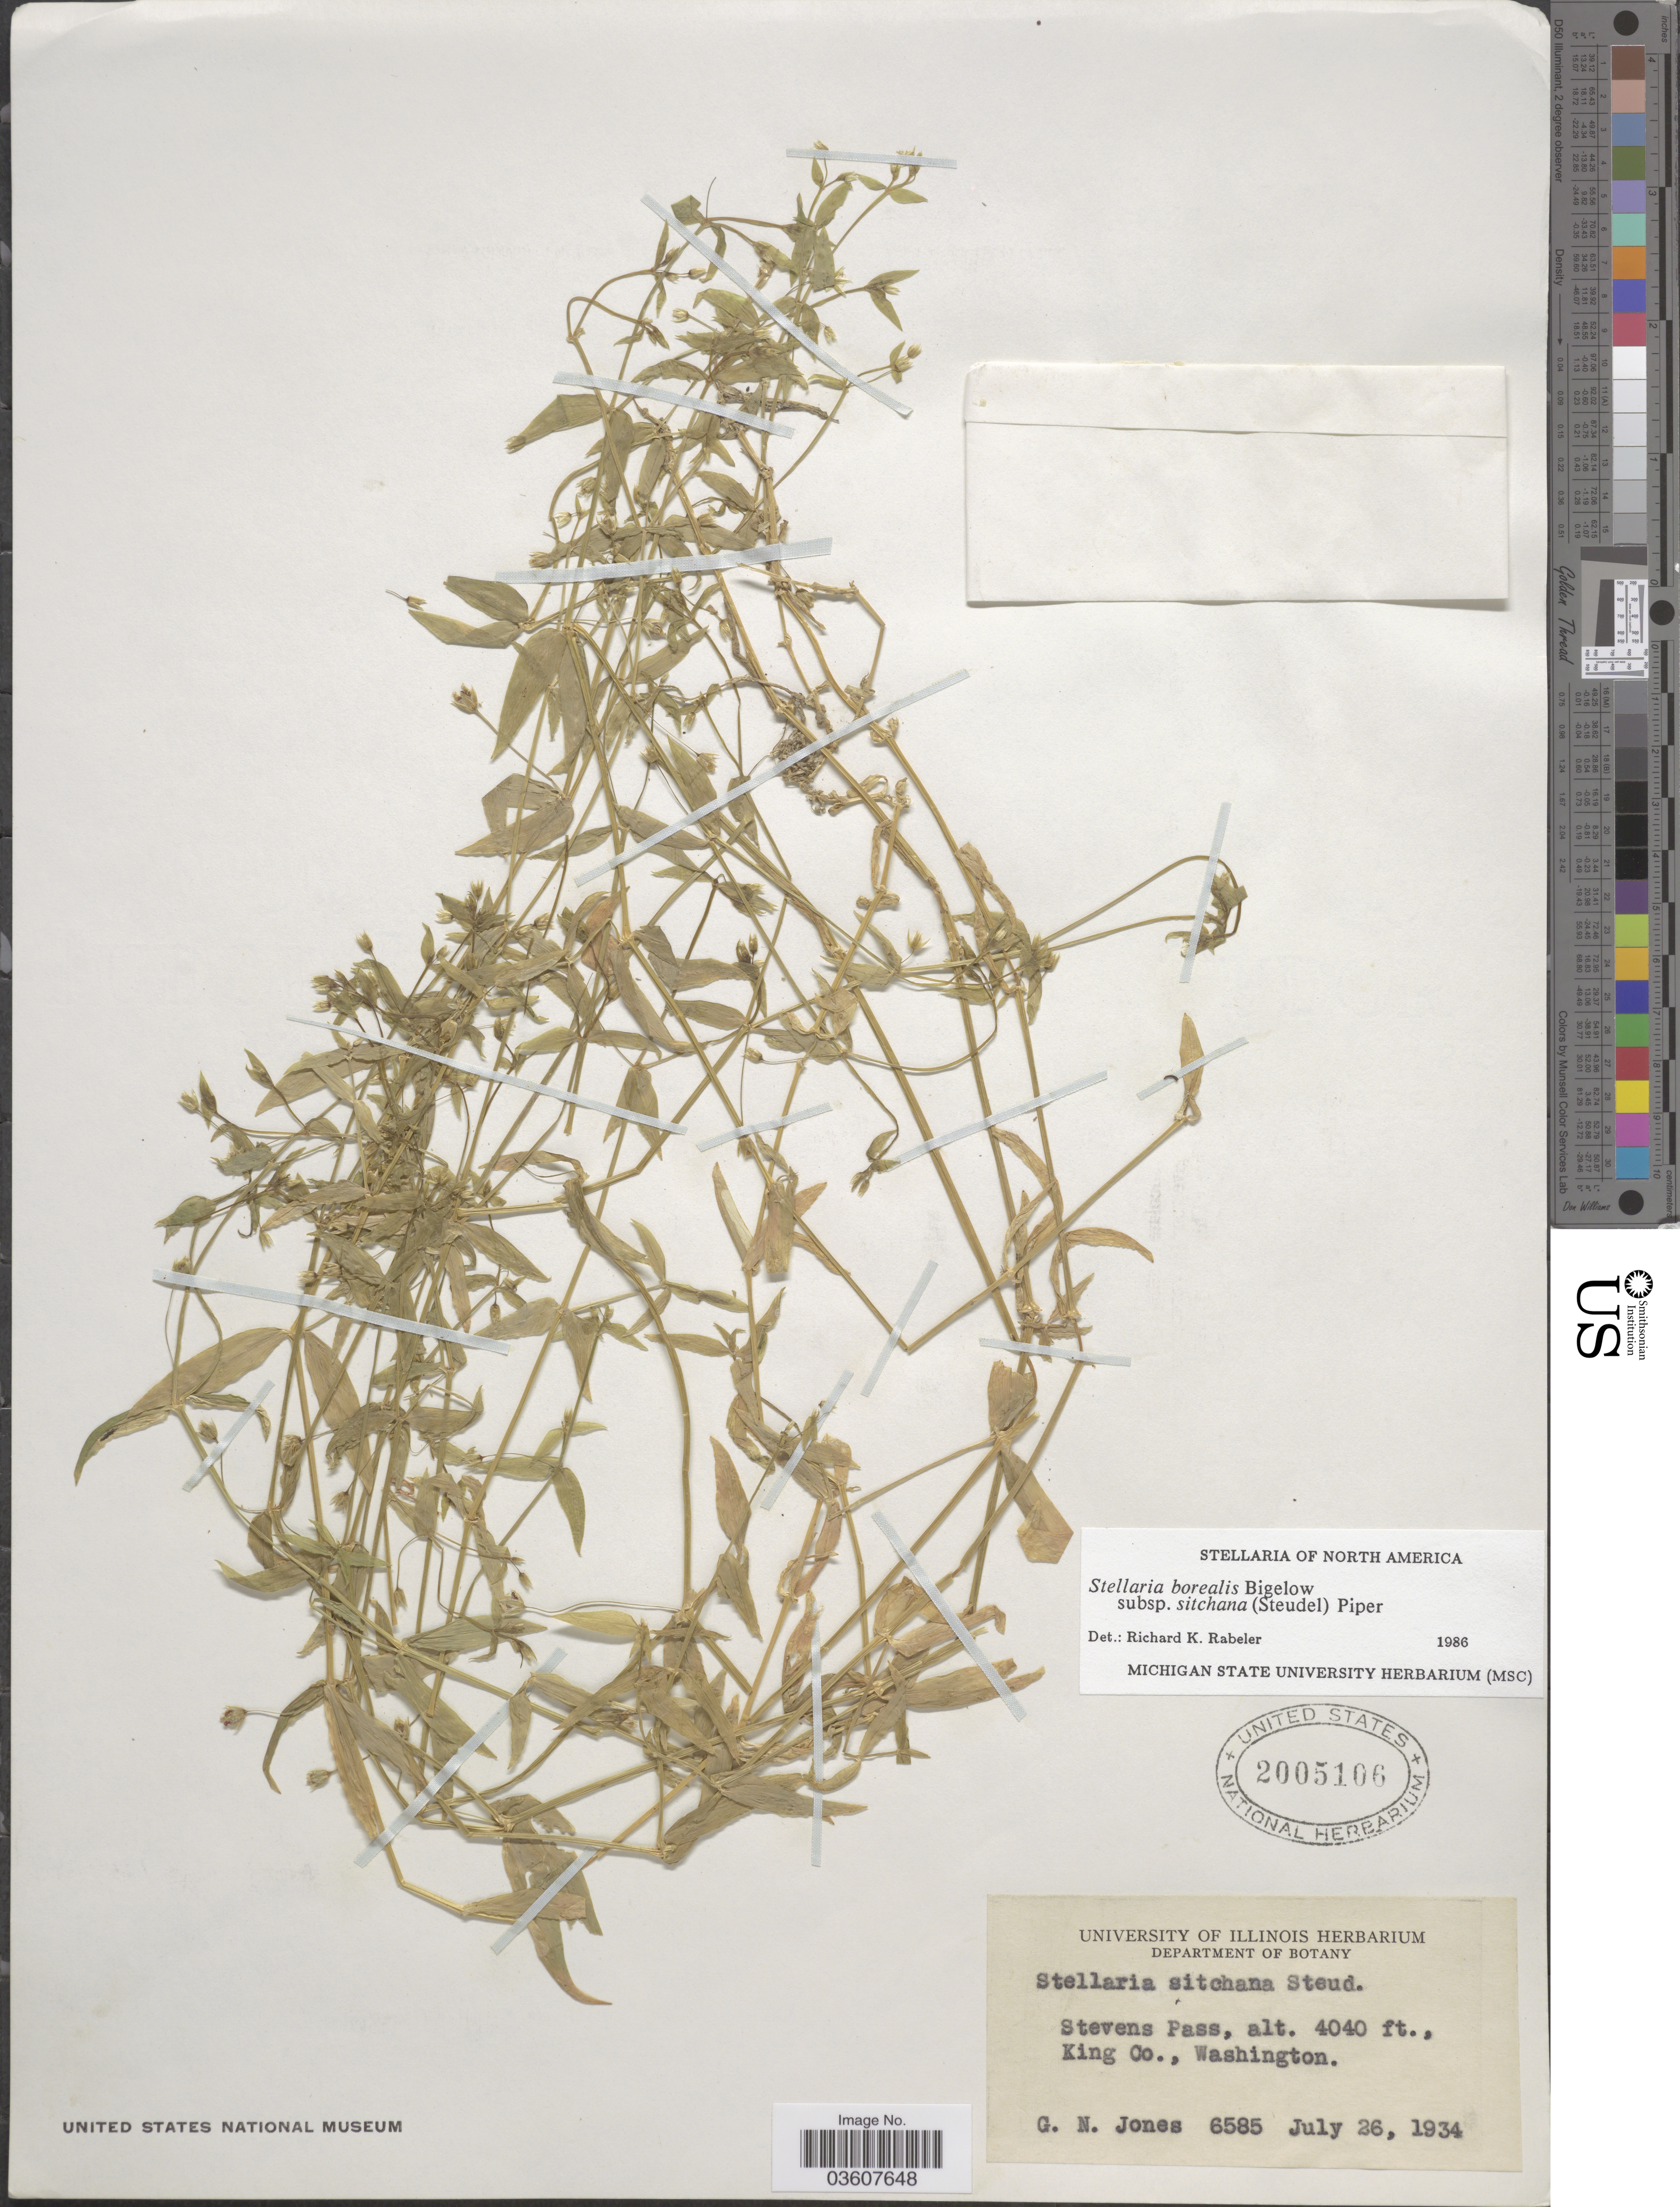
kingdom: Plantae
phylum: Tracheophyta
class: Magnoliopsida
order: Caryophyllales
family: Caryophyllaceae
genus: Stellaria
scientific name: Stellaria borealis subsp. sitchana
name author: (Steud.) Piper & Beattie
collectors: G. N. Jones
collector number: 6585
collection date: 1934-07-26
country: United States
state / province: Washington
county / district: King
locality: Stevens Pass, King Co.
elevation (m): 1231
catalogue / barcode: US 2005106